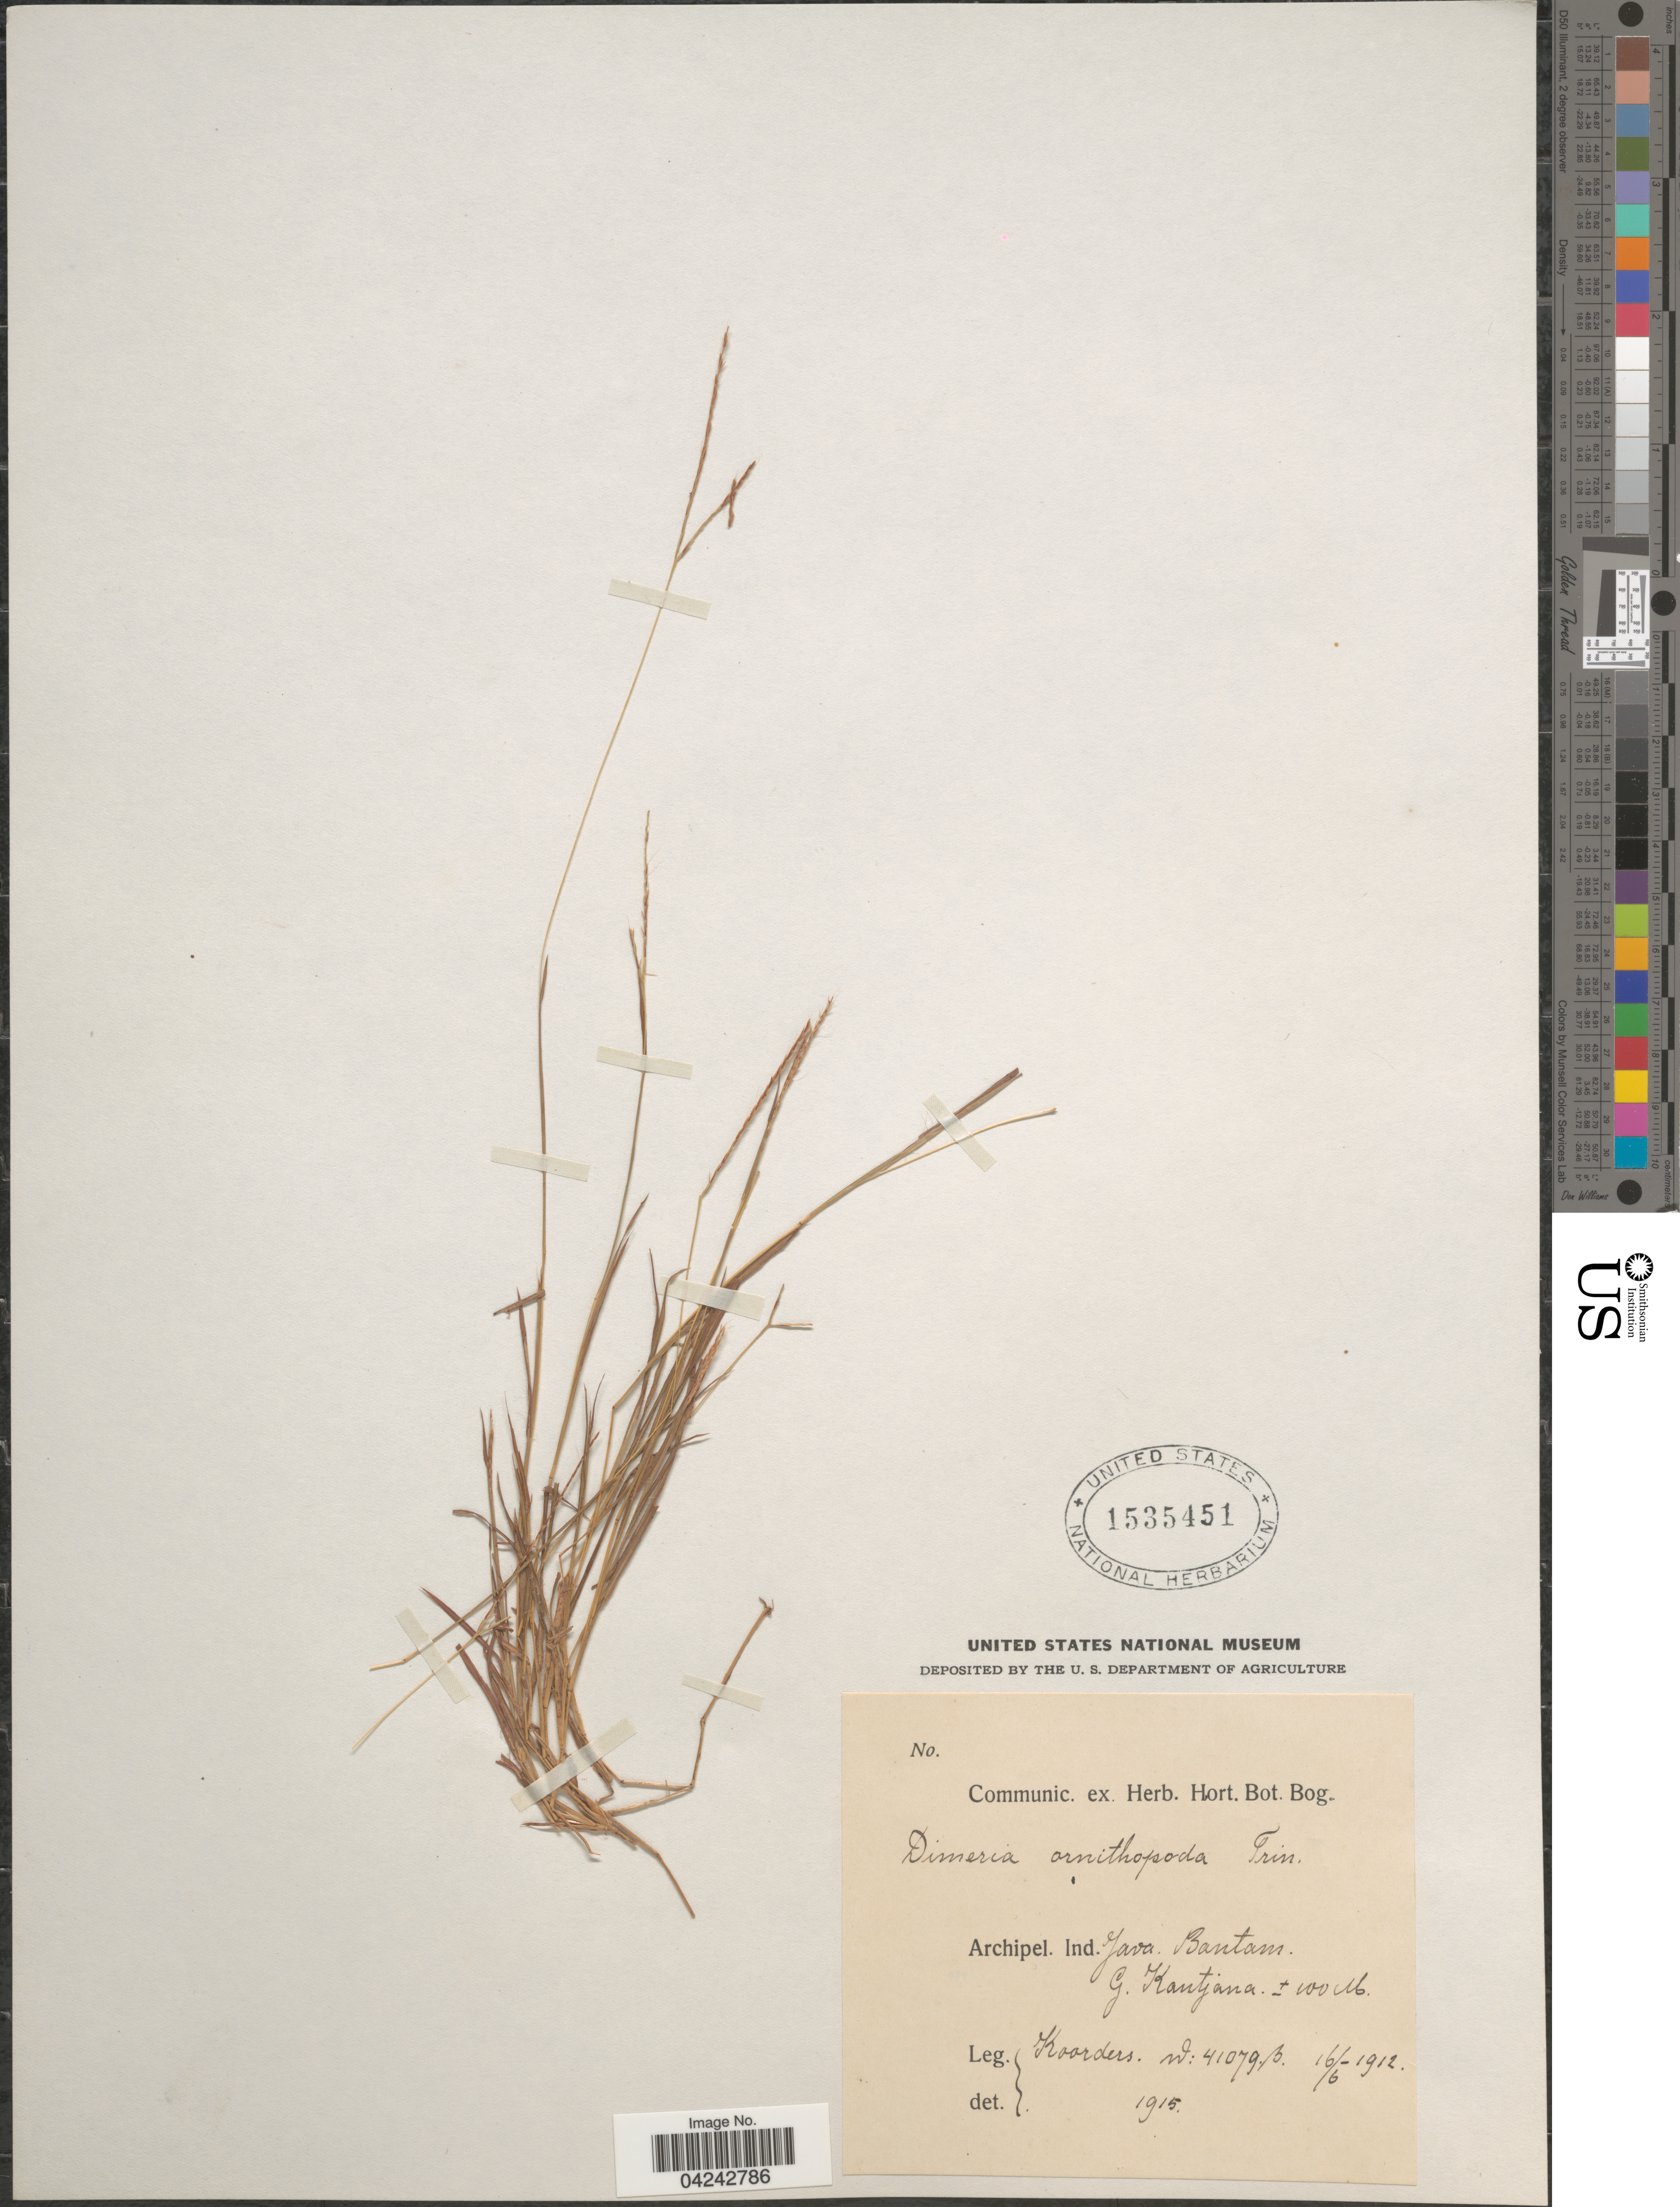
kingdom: Plantae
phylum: Tracheophyta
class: Liliopsida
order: Poales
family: Poaceae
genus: Dimeria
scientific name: Dimeria ornithopoda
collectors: Koorders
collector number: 41079B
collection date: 1912-05-16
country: Indonesia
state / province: Java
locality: Archipel. Ind. Java. Bantam. G. Kantjana.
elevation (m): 100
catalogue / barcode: US 1535451